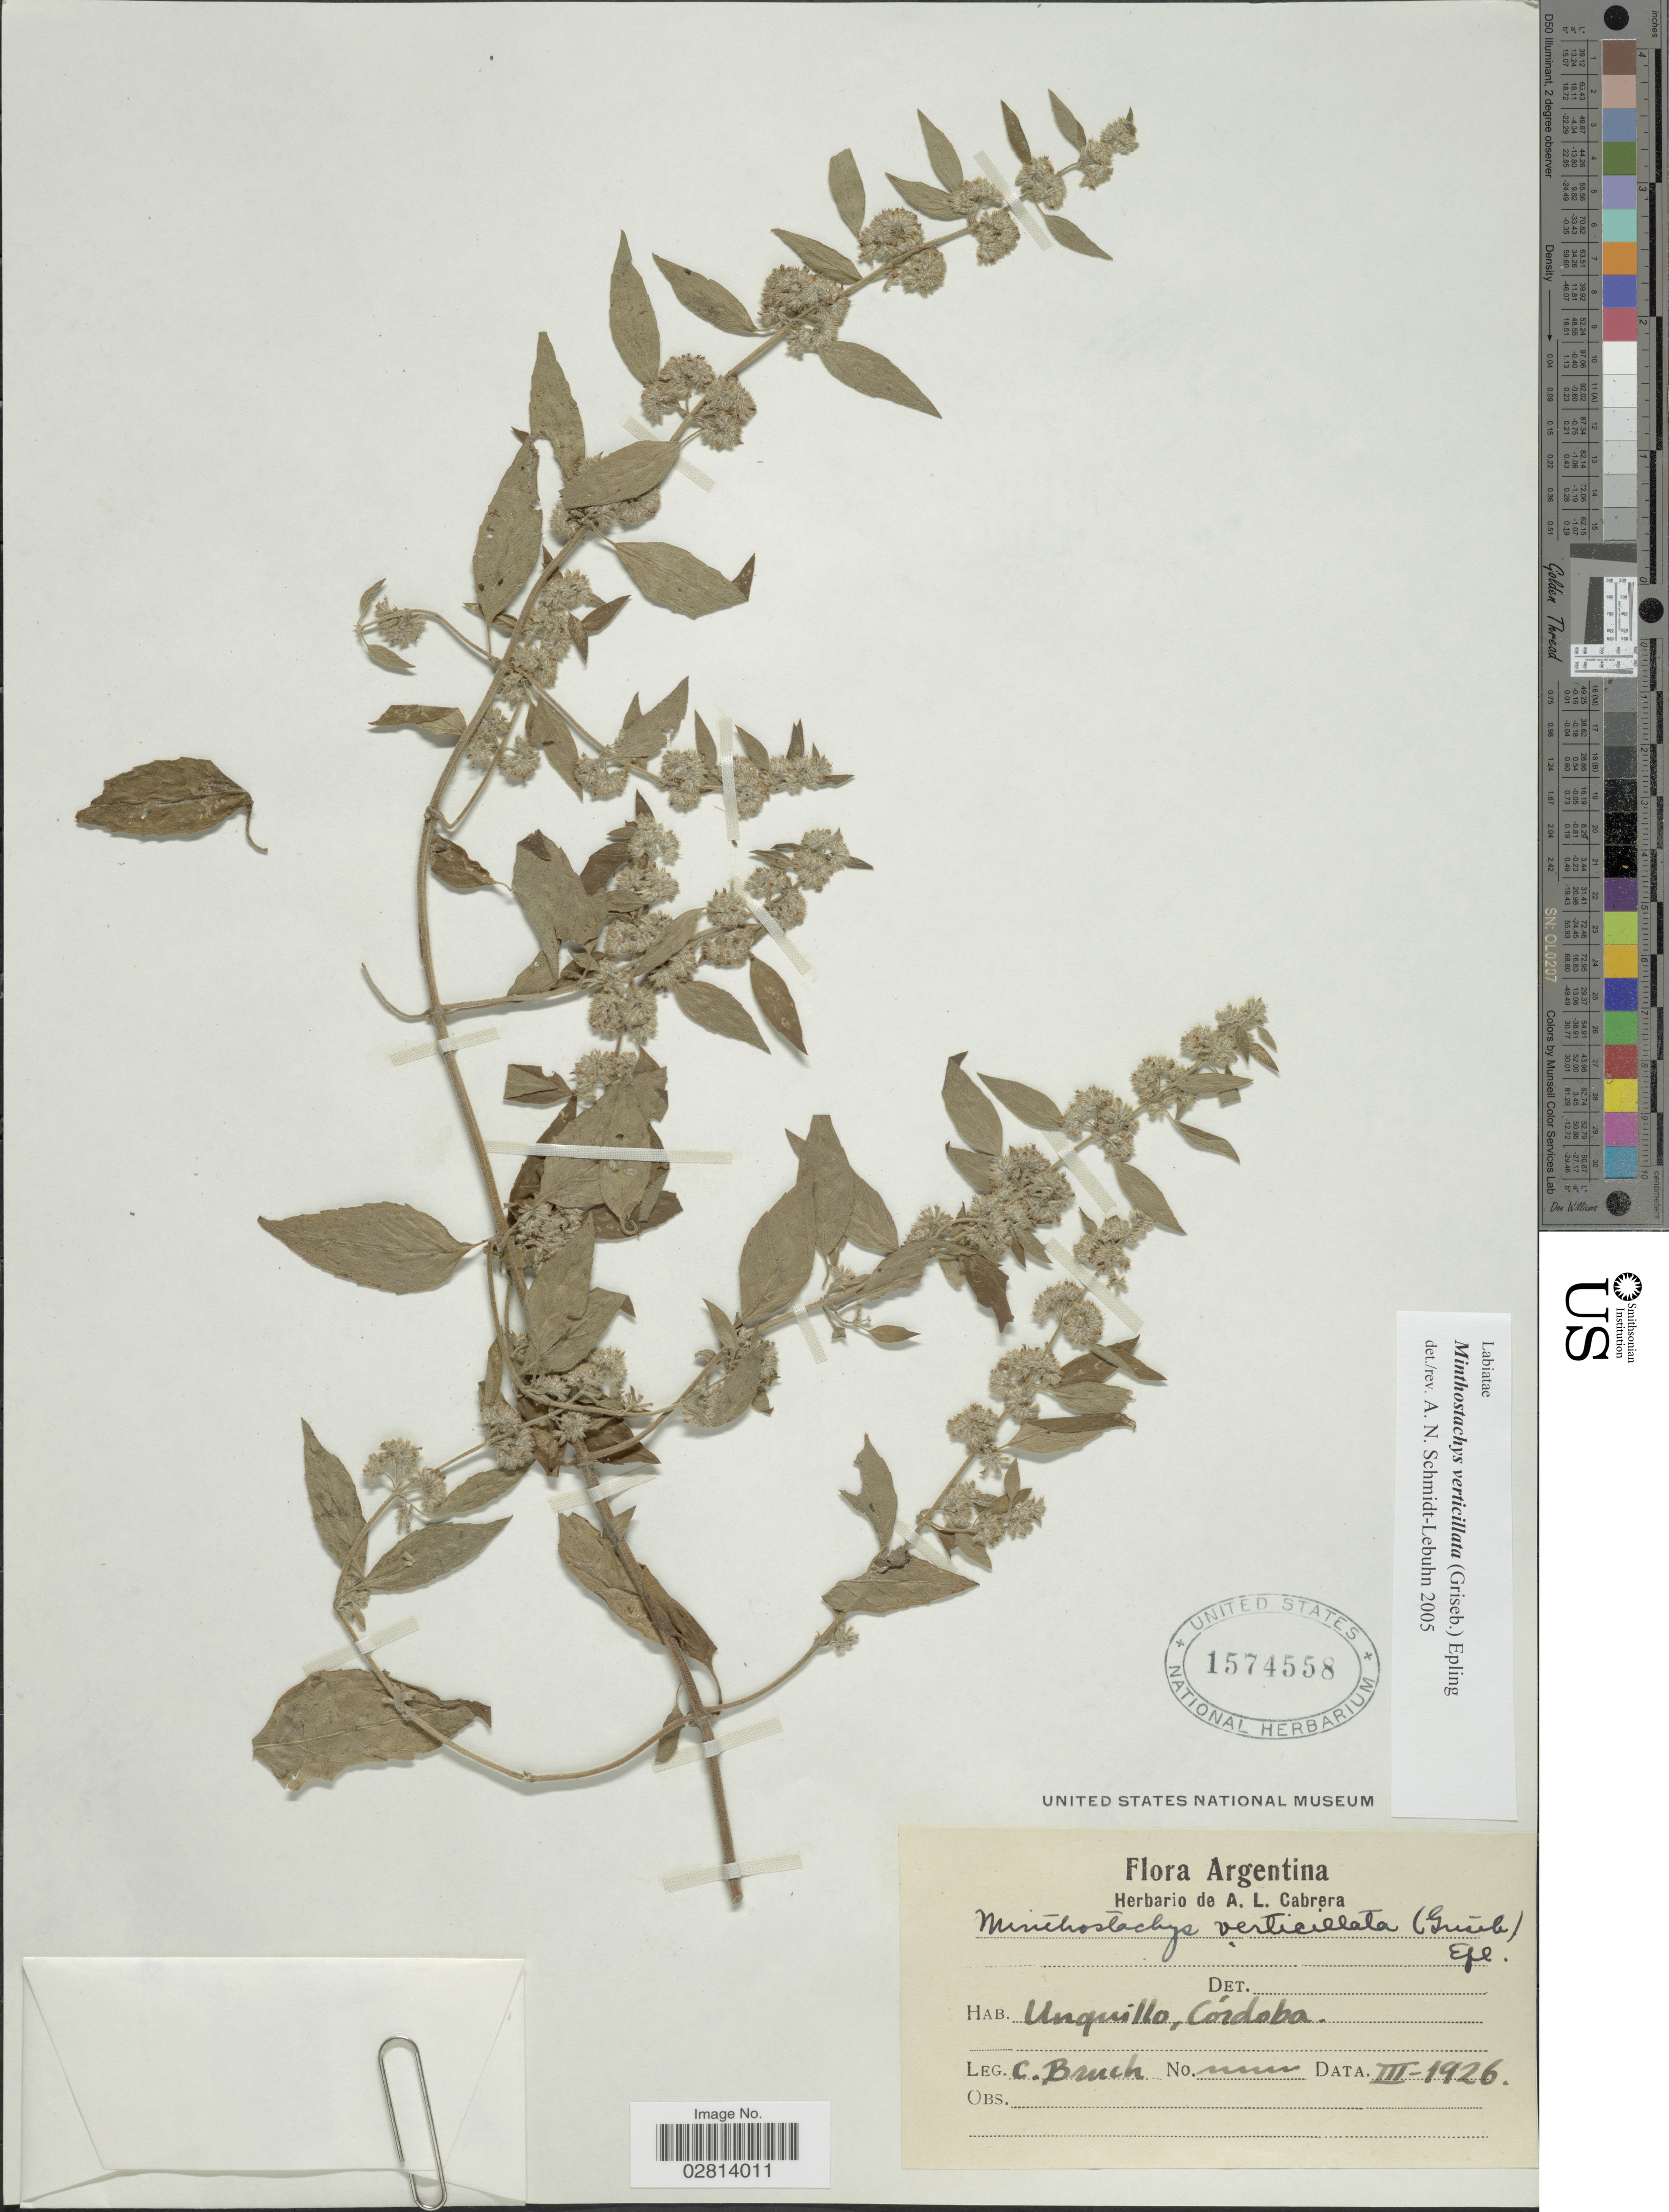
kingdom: Plantae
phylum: Tracheophyta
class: Magnoliopsida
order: Lamiales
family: Lamiaceae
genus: Minthostachys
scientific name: Minthostachys verticillata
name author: (Griseb.) Epling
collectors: C. Bruch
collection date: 1926-03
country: Argentina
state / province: Cordoba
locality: Unquillo, Córdoba.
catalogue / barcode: US 1574558